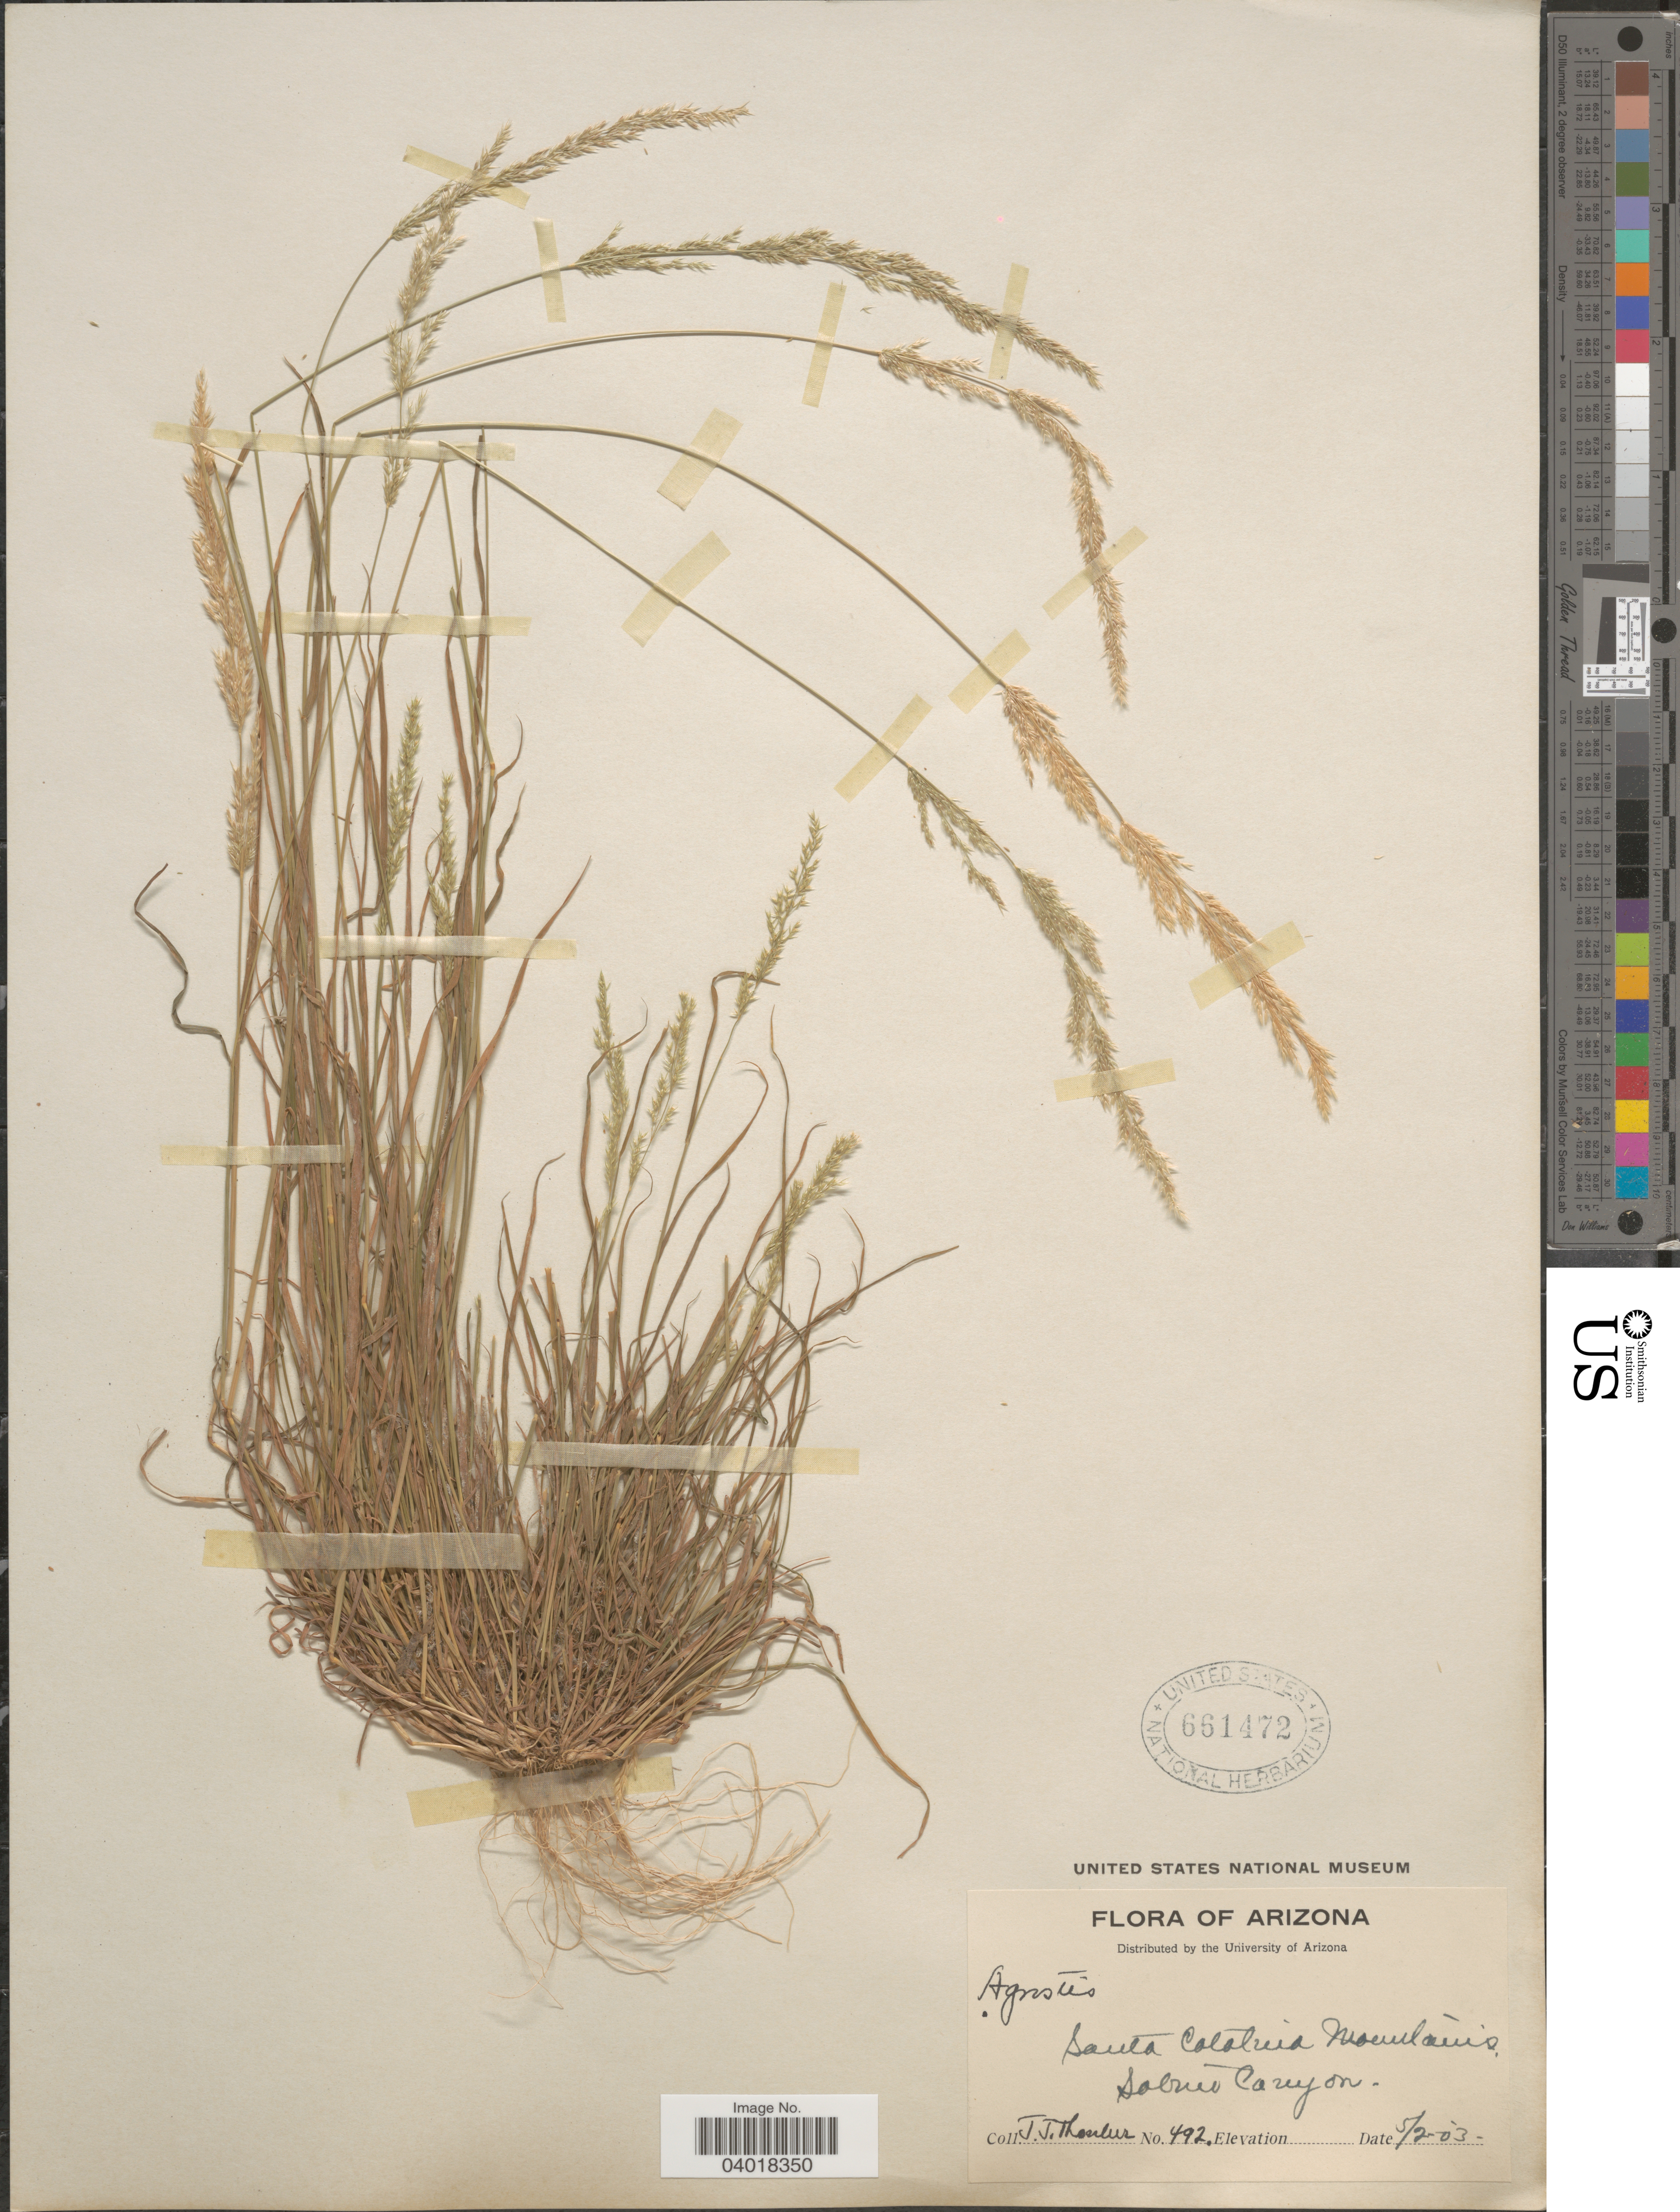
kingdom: Plantae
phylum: Tracheophyta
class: Liliopsida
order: Poales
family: Poaceae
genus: Agrostis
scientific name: Agrostis exarata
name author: Trin.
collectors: J. Thornber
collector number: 492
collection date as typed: Transcribed d/m/y: 2/5/3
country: United States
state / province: Arizona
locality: Santa Catarina Mountains. Sabino Canyon.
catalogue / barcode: US 661472